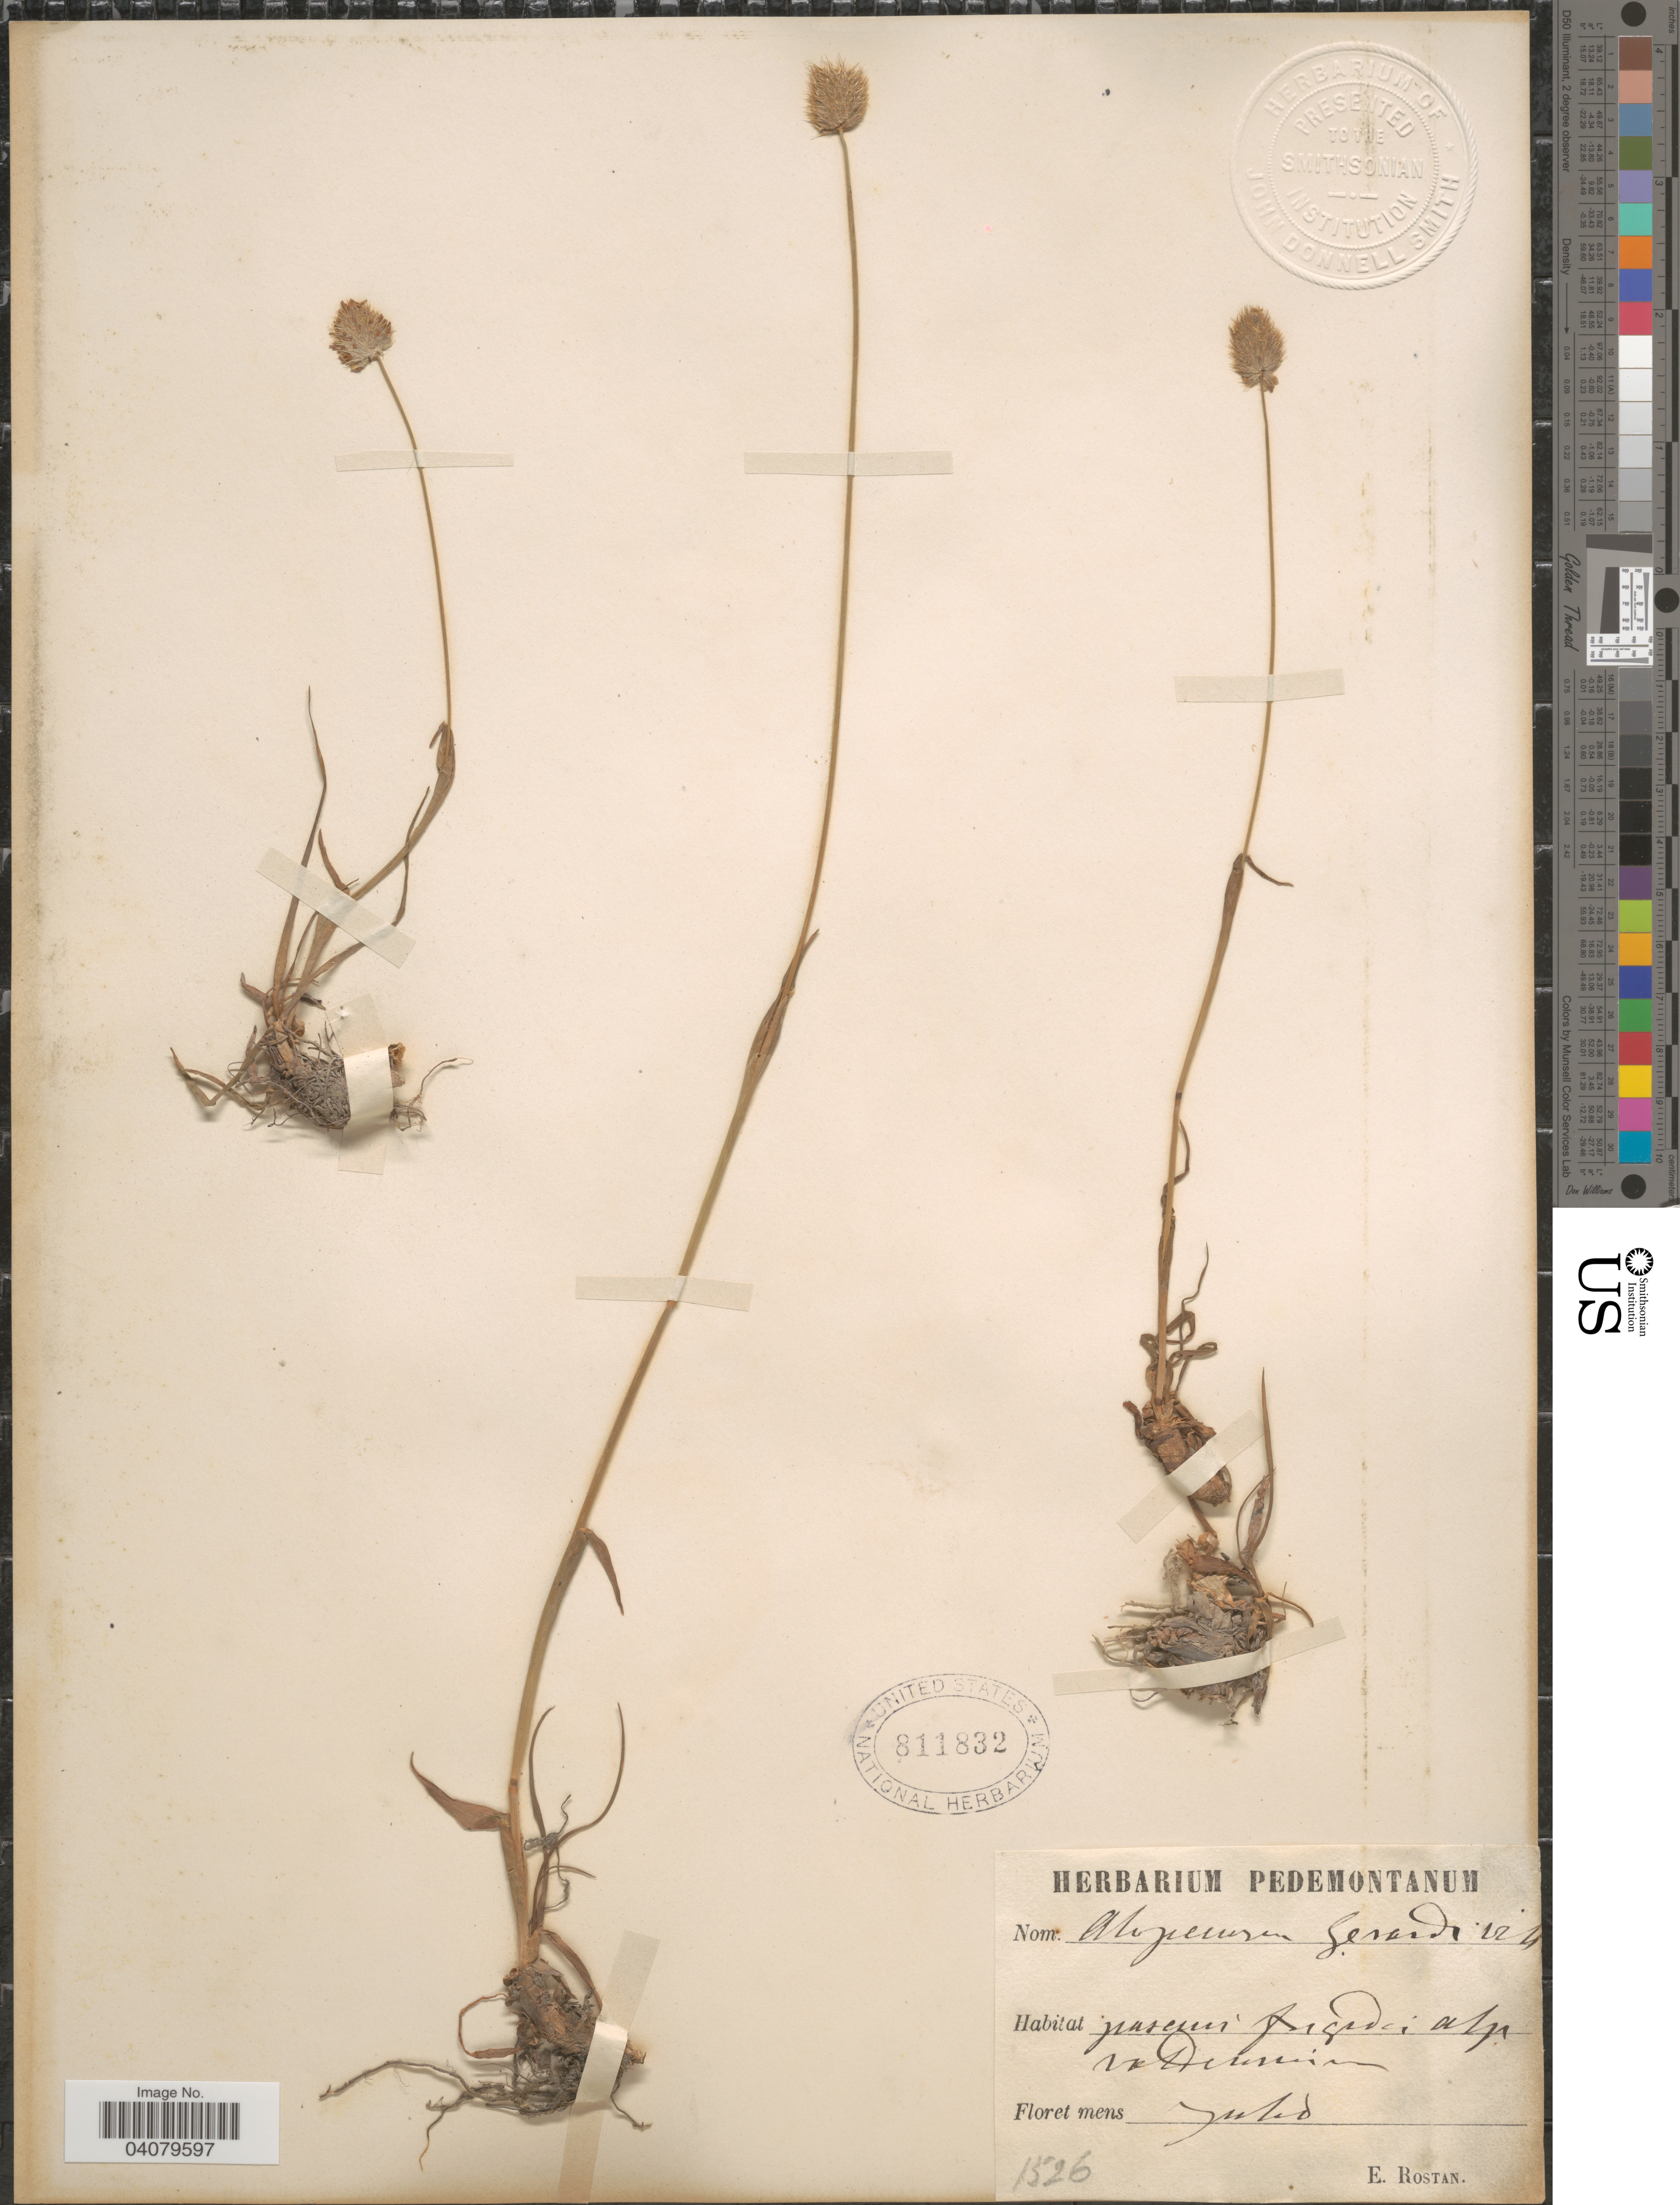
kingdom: Plantae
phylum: Tracheophyta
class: Liliopsida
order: Poales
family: Poaceae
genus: Alopecurus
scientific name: Alopecurus gerardii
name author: (All.) Vill.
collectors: E. Rostan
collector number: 1526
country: Italy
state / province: Piedmont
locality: Pascuis frigidis alp vadeurim. [interpreted]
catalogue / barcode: US 811832